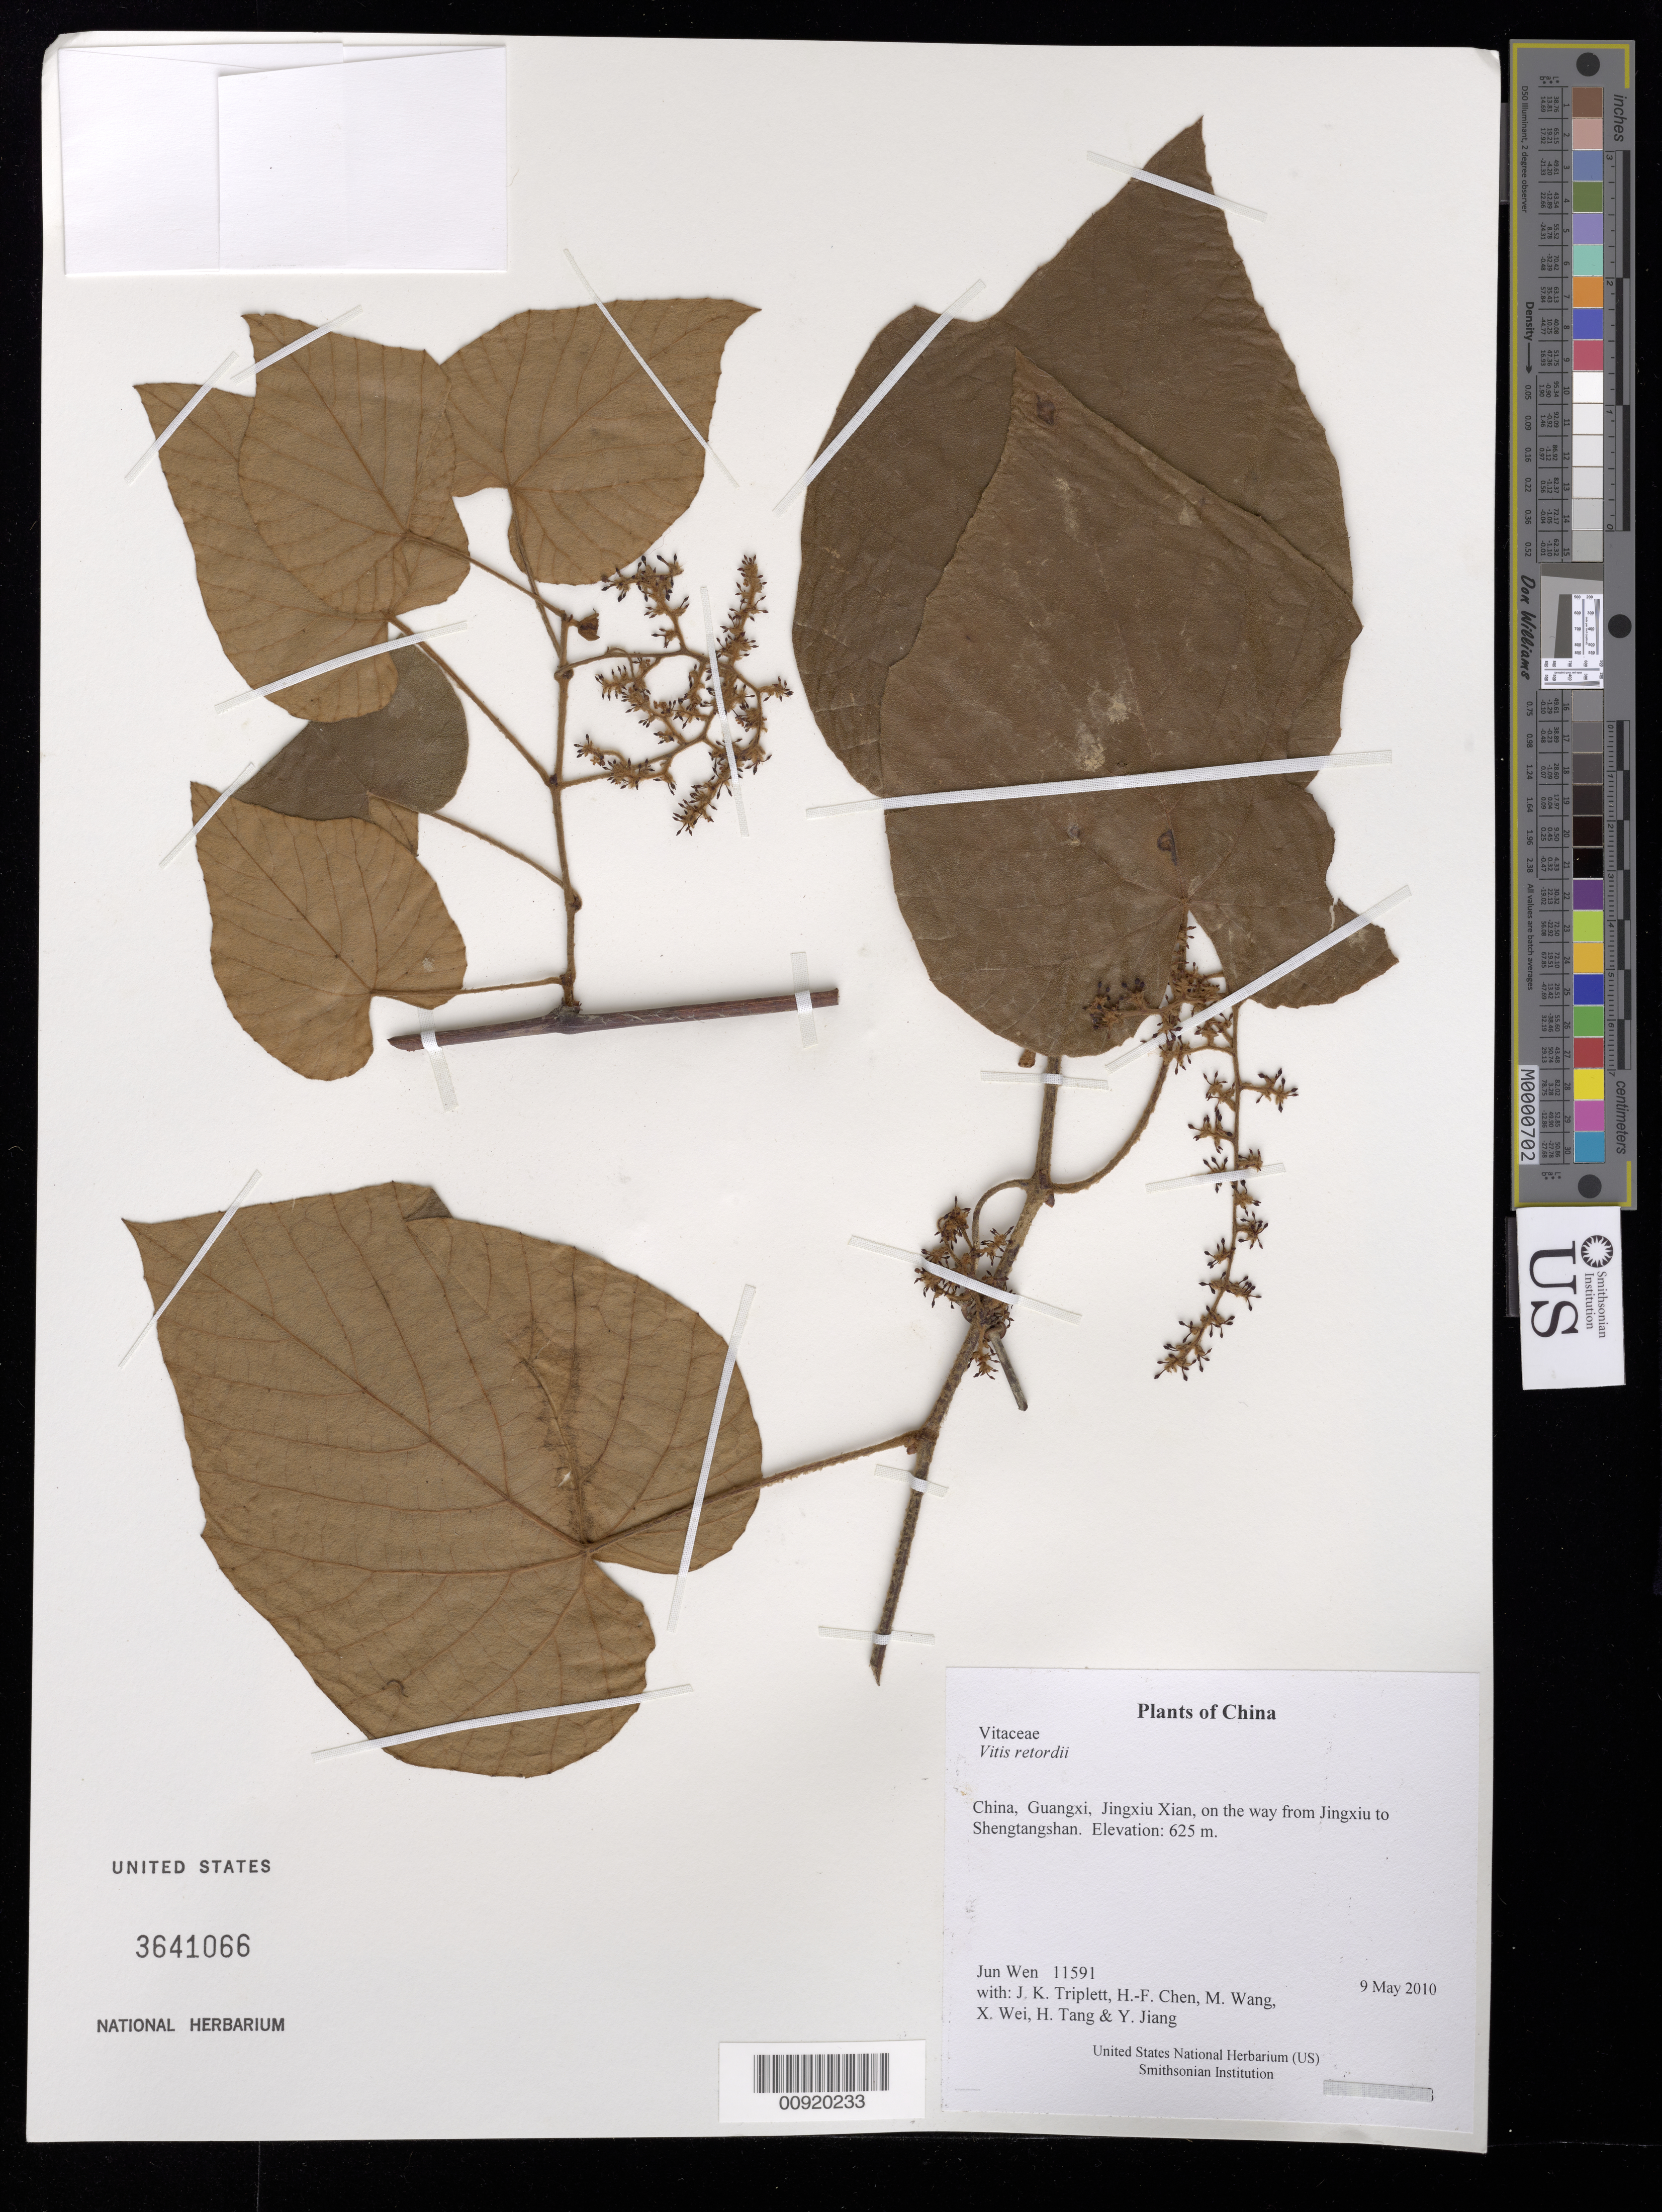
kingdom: Plantae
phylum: Tracheophyta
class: Magnoliopsida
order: Vitales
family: Vitaceae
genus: Vitis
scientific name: Vitis retordii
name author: Rom. Caill. ex Planch.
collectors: J. Wen, J. K. Triplett, H.-F. Chen, M. Wang, X. Wei, H. Tang & Y. Jiang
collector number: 11591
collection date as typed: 9 May 2010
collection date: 2010-05-09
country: China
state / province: Guangxi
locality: Jingxiu Xian, on the way from Jingxiu to Shengtangshan.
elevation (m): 625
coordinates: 24 05.855 N, 110 06.811 E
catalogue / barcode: US 3641066